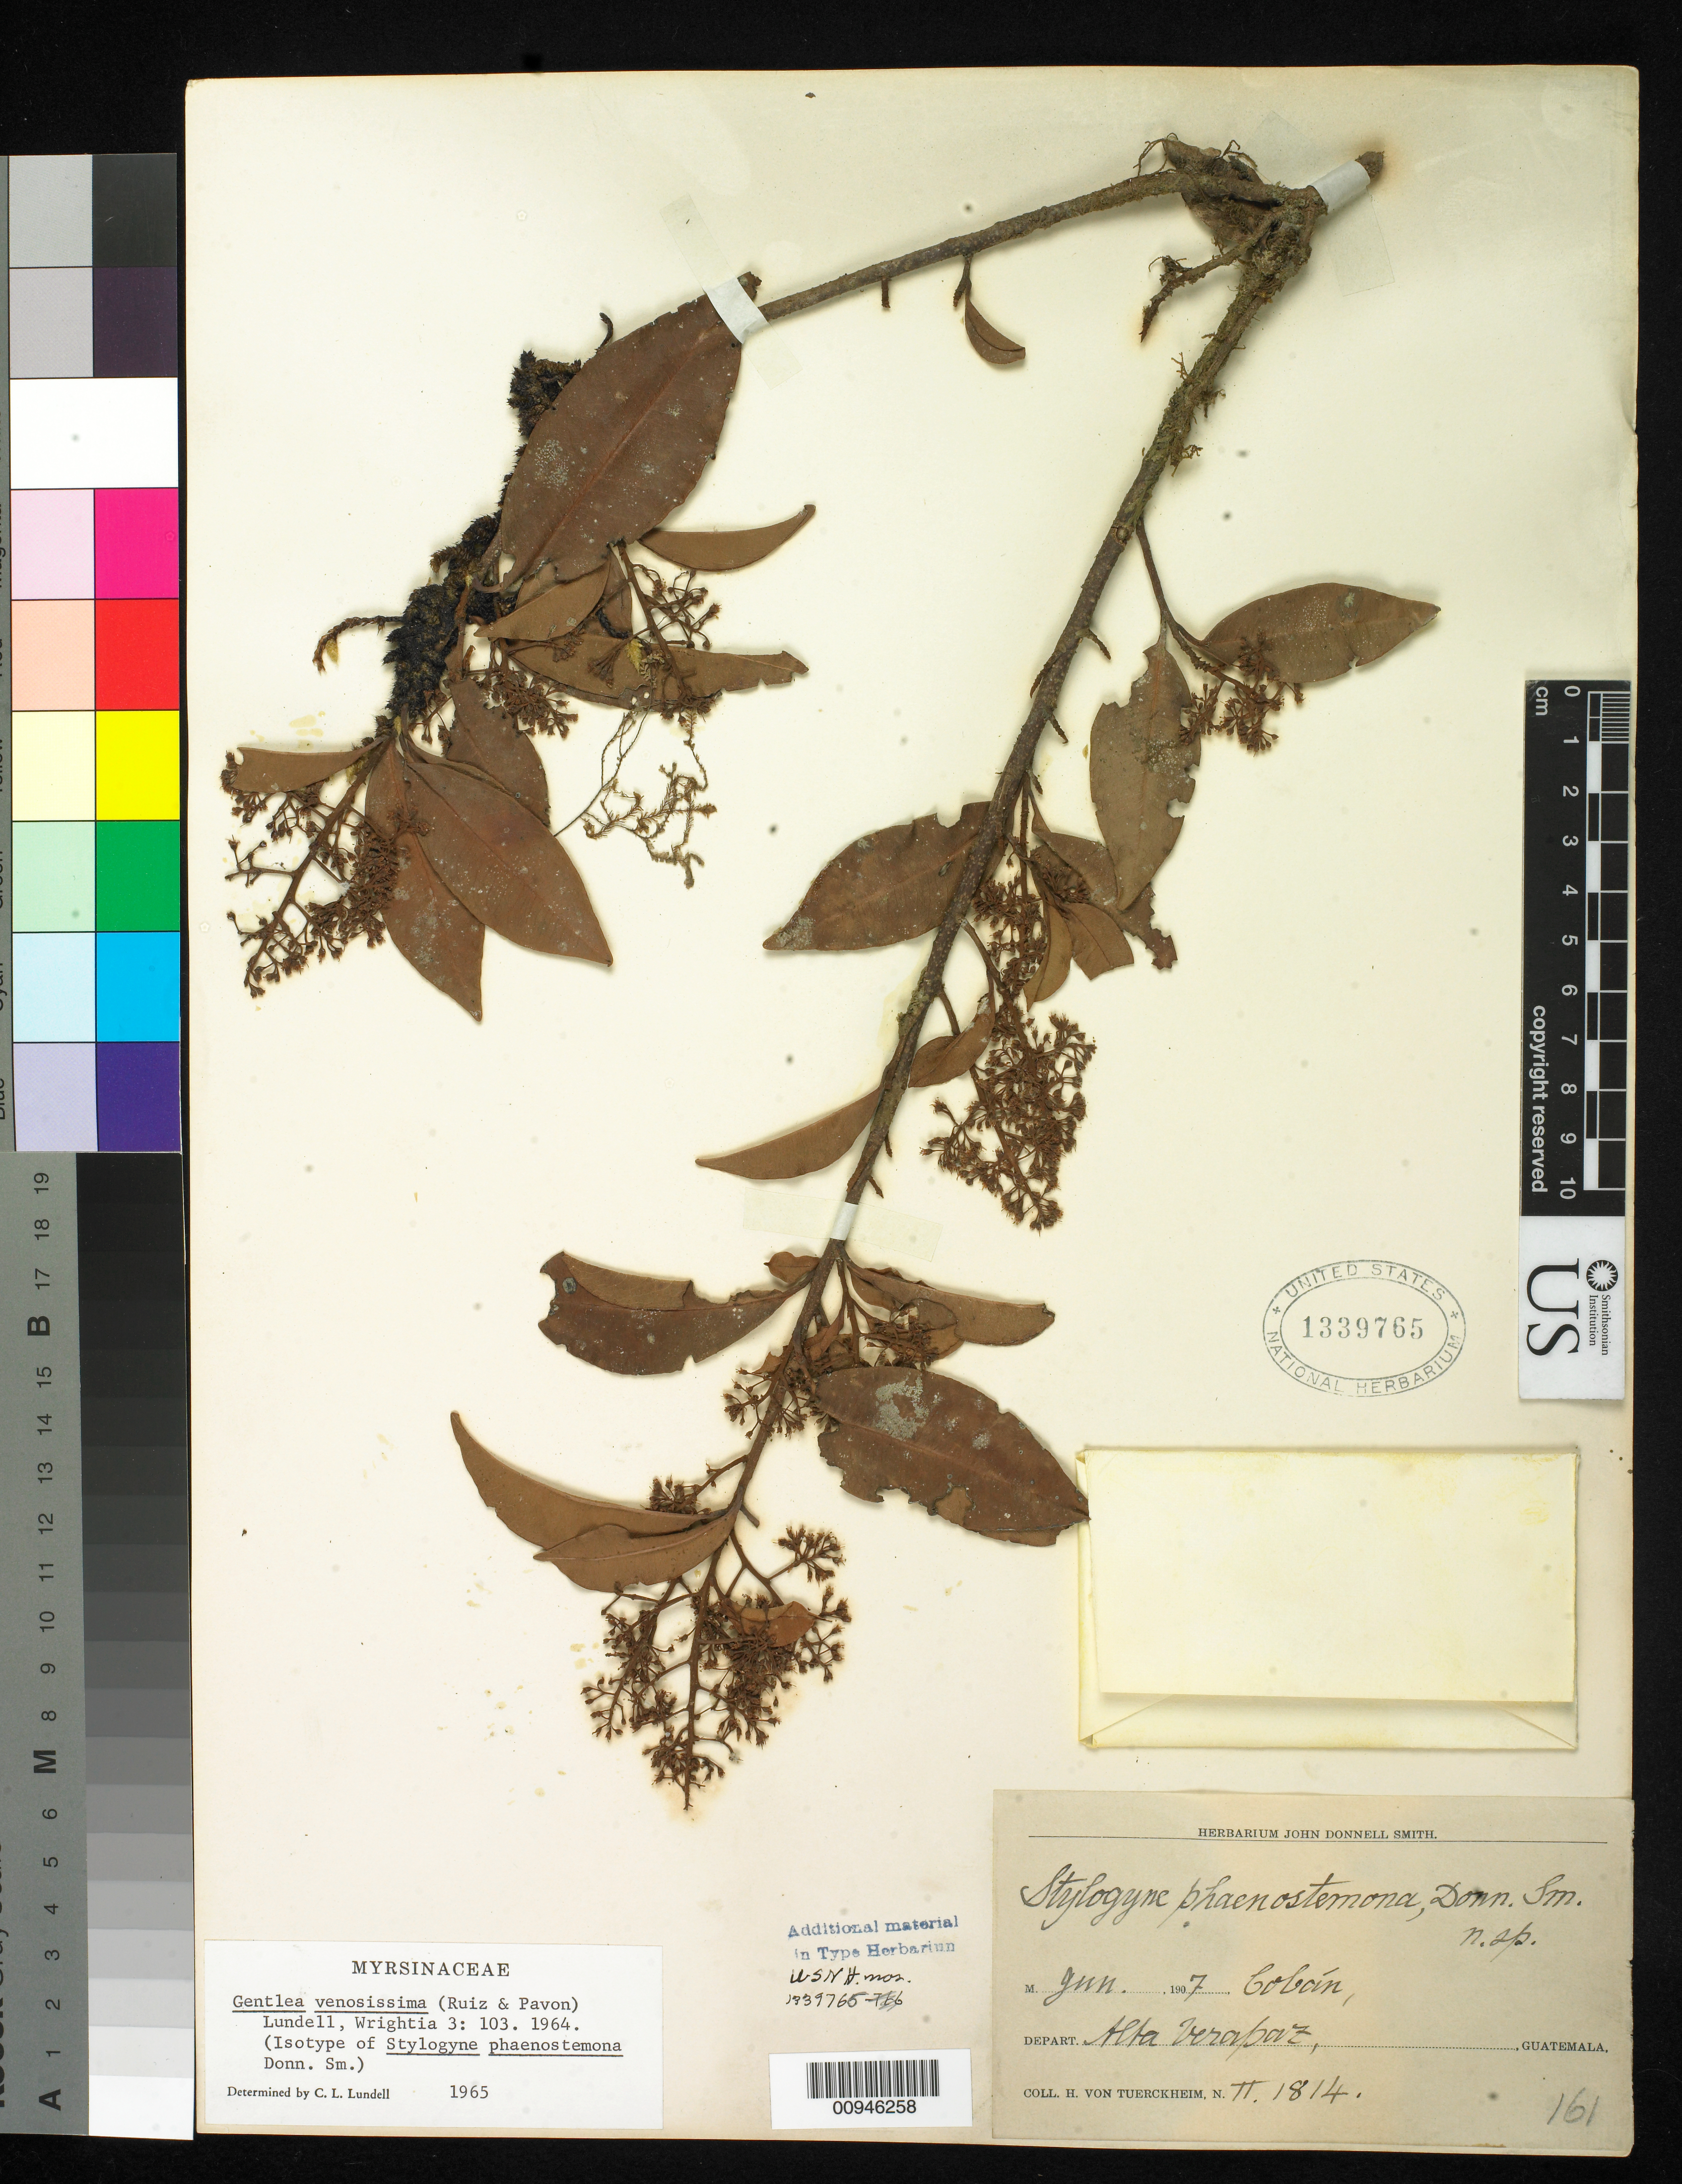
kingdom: Plantae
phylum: Tracheophyta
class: Magnoliopsida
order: Ericales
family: Primulaceae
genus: Stylogyne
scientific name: Stylogyne phaenostemona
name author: Donn. Sm.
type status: Isolectotype; Syntype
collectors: H. von Türckheim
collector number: II.1814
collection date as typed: Jun 1907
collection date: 1907-06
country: Guatemala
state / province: Alta Verapaz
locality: Cobán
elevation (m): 1350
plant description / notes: One of two US specimens (USNH 1339765, 1339766) ex John Donnell Smith herbarium (although lacking usual stamp); neither is clearly the holotype and probably to be considered syntypes. This sheet (1339765) annotated by Lundell (1965) and by Ricketson (1997) as "isotype".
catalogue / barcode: US 1339765